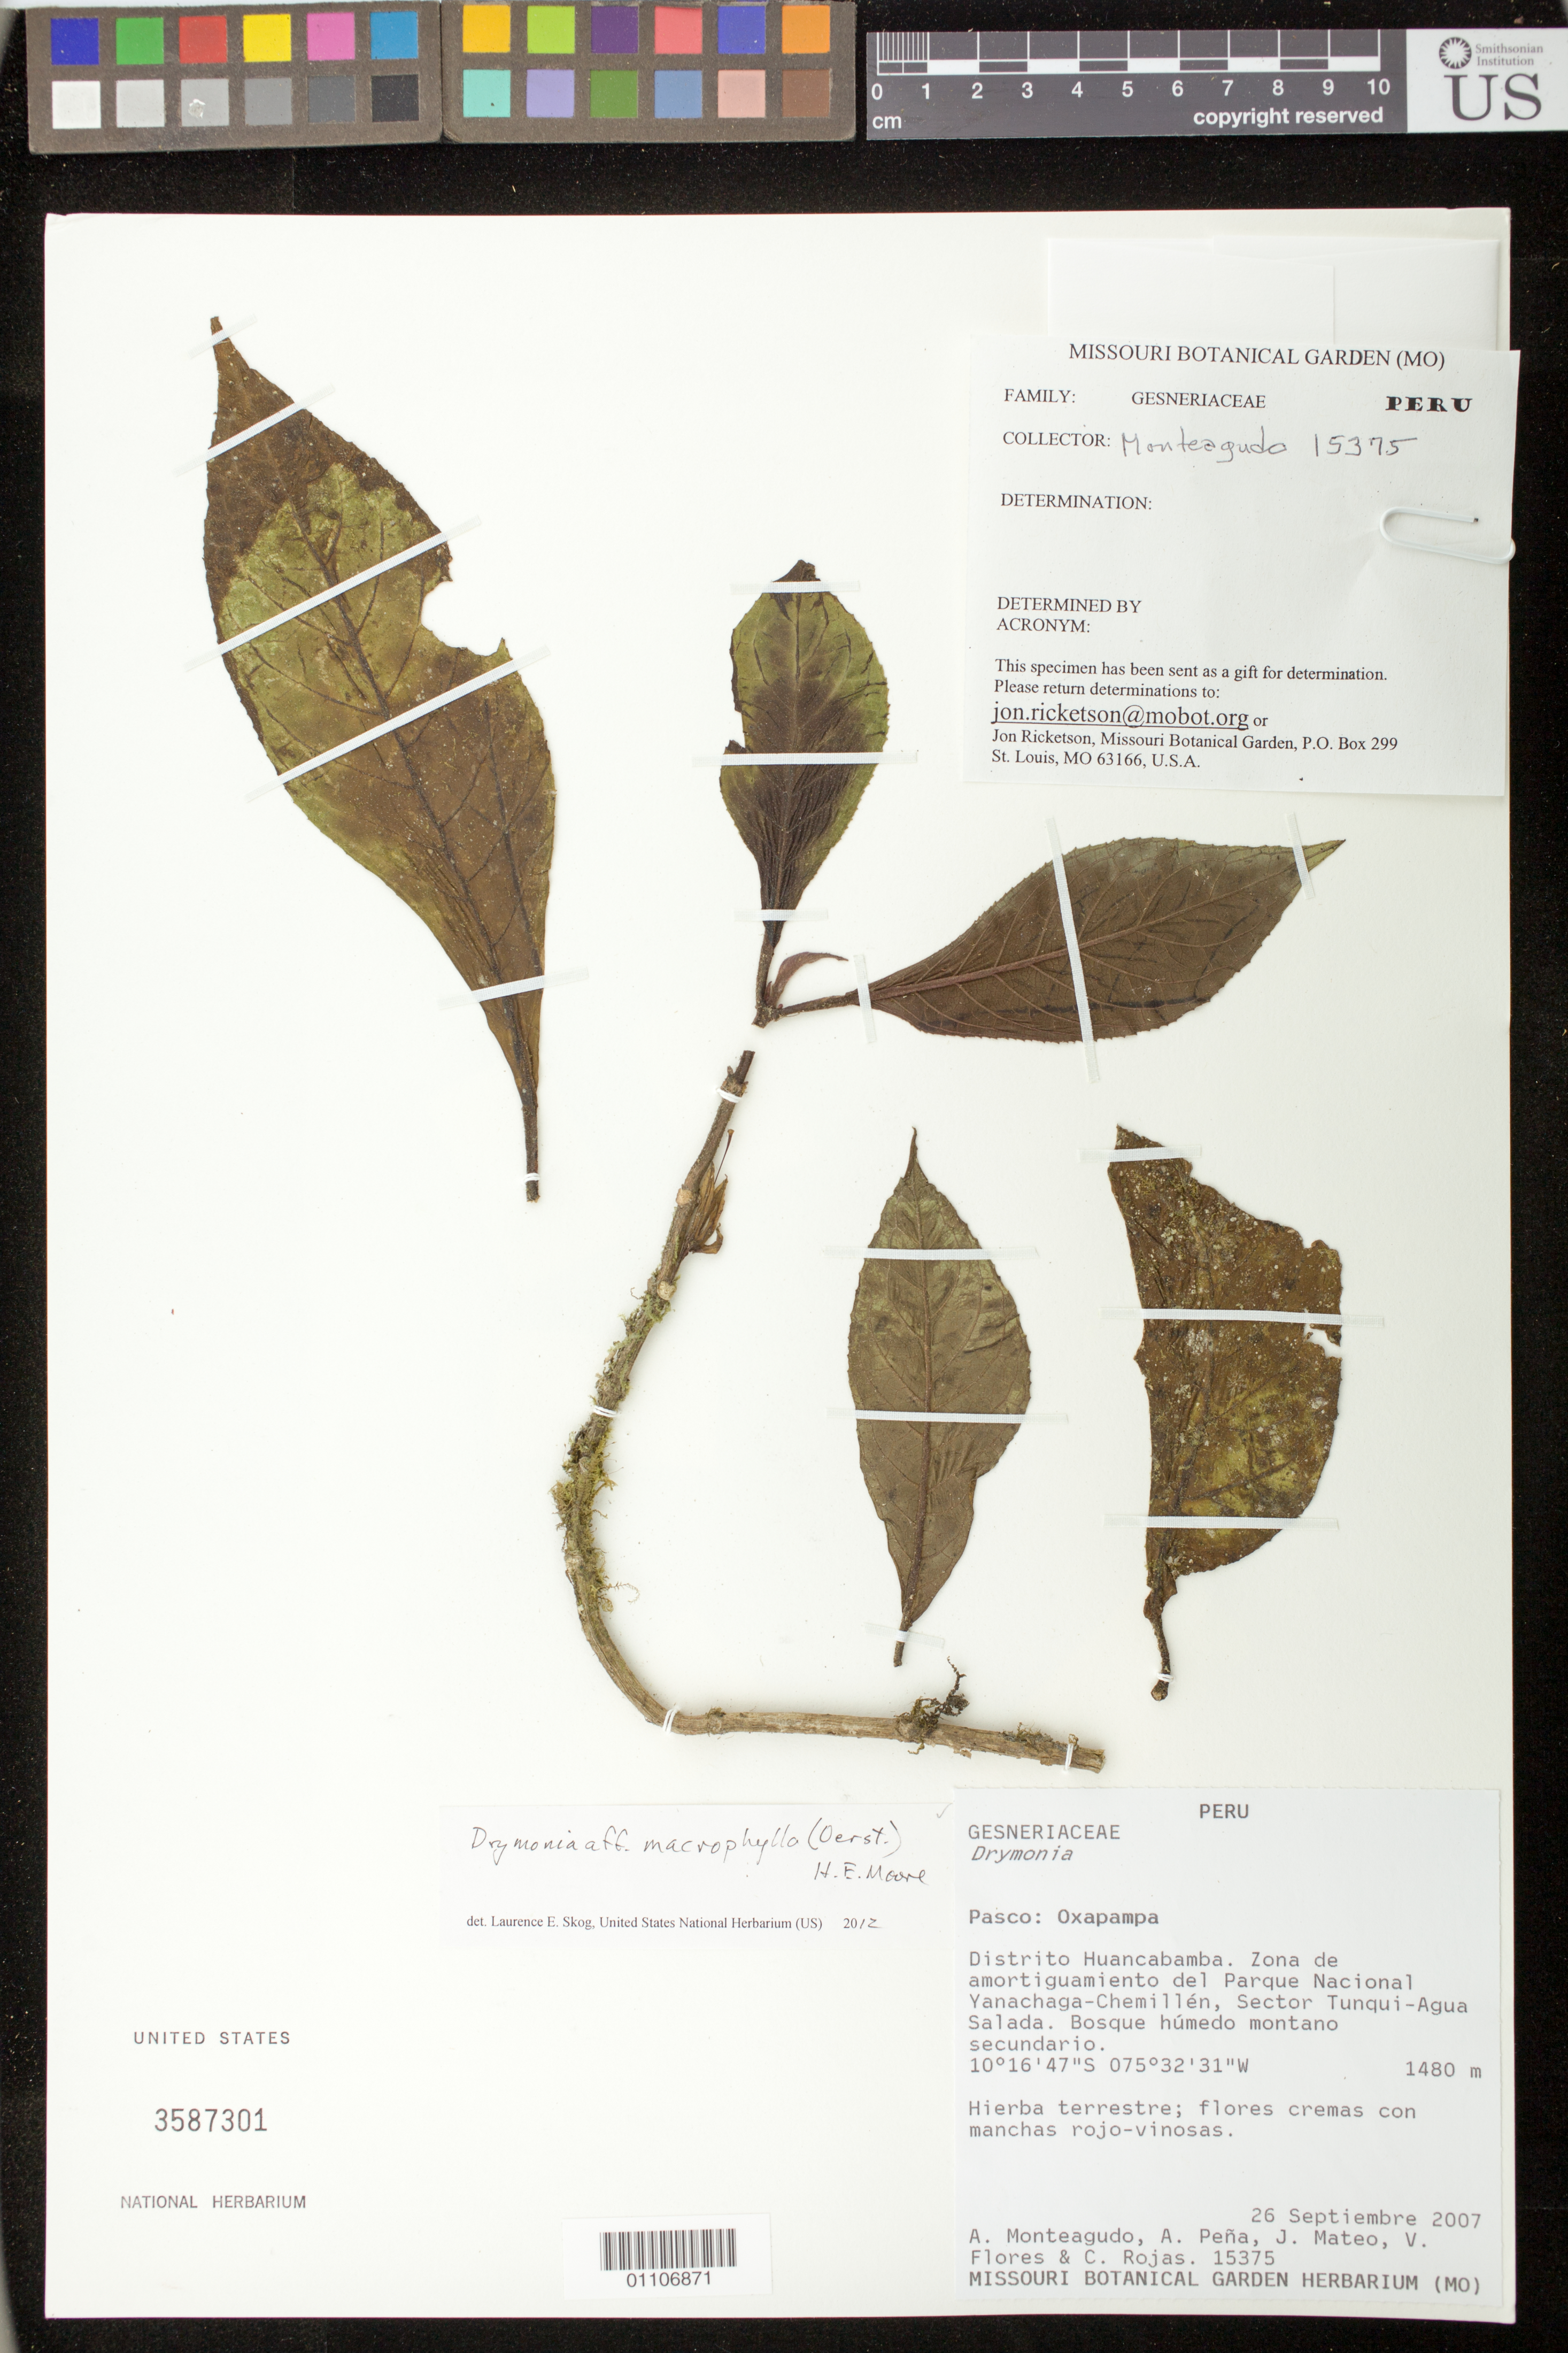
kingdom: Plantae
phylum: Tracheophyta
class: Magnoliopsida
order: Lamiales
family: Gesneriaceae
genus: Drymonia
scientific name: Drymonia macrophylla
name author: (Oerst.) H.E. Moore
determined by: Skog, Laurence E.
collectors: A. Monteagudo, A. Pena, J. Mateo, V. Flores & C. Rojas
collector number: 15375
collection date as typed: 26 Sep 2007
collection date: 2007-09-26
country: Peru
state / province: Pasco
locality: Oxapampa: Distrito Huancabamba. Zona de amortiguamiento del Parque Nacional Yanachaga-Chemillen, Sector Tunqui-Agua Salada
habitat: Bosque humedo montano secundario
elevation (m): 1480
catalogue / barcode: US 3587301